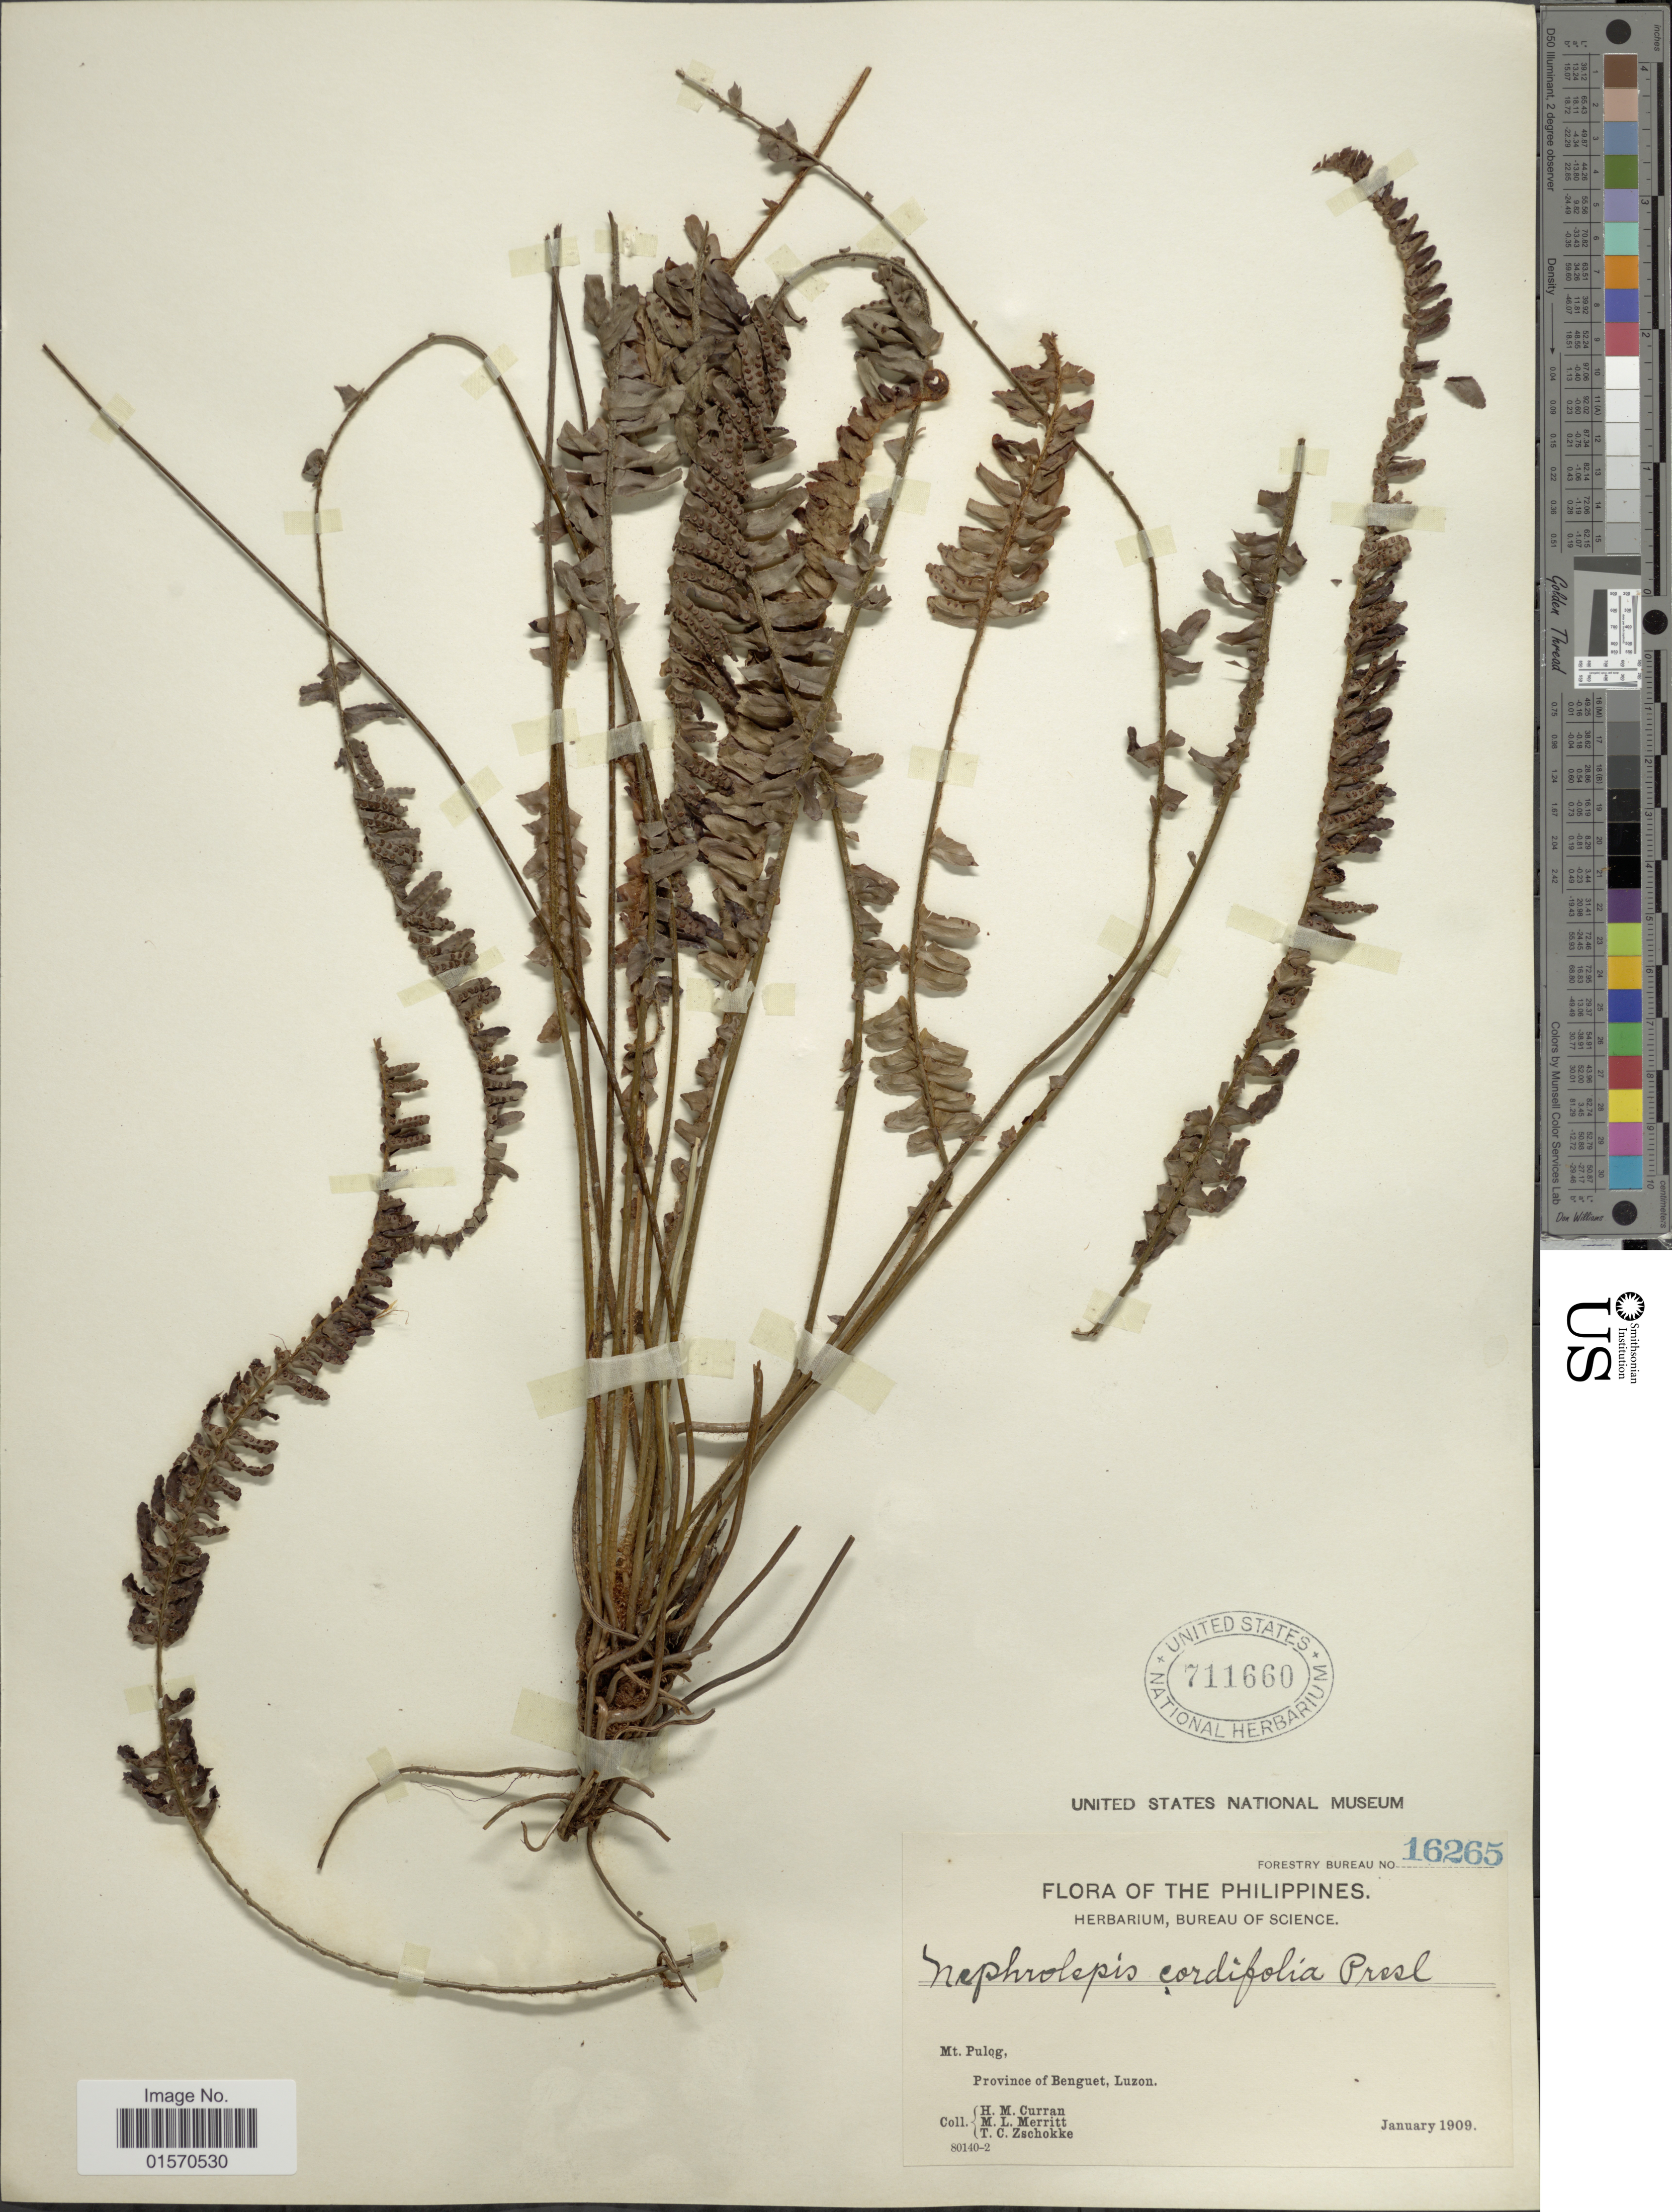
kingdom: Plantae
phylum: Tracheophyta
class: Polypodiopsida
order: Polypodiales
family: Nephrolepidaceae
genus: Nephrolepis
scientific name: Nephrolepis cordifolia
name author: (L.) C. Presl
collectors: H. M. Curran, M. L. Merritt & T. C. Zschokke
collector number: Forestry Bureau 16265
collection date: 1909-01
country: Philippines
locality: Mt. Pulog, Province of Benguet, Luzon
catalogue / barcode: US 711660